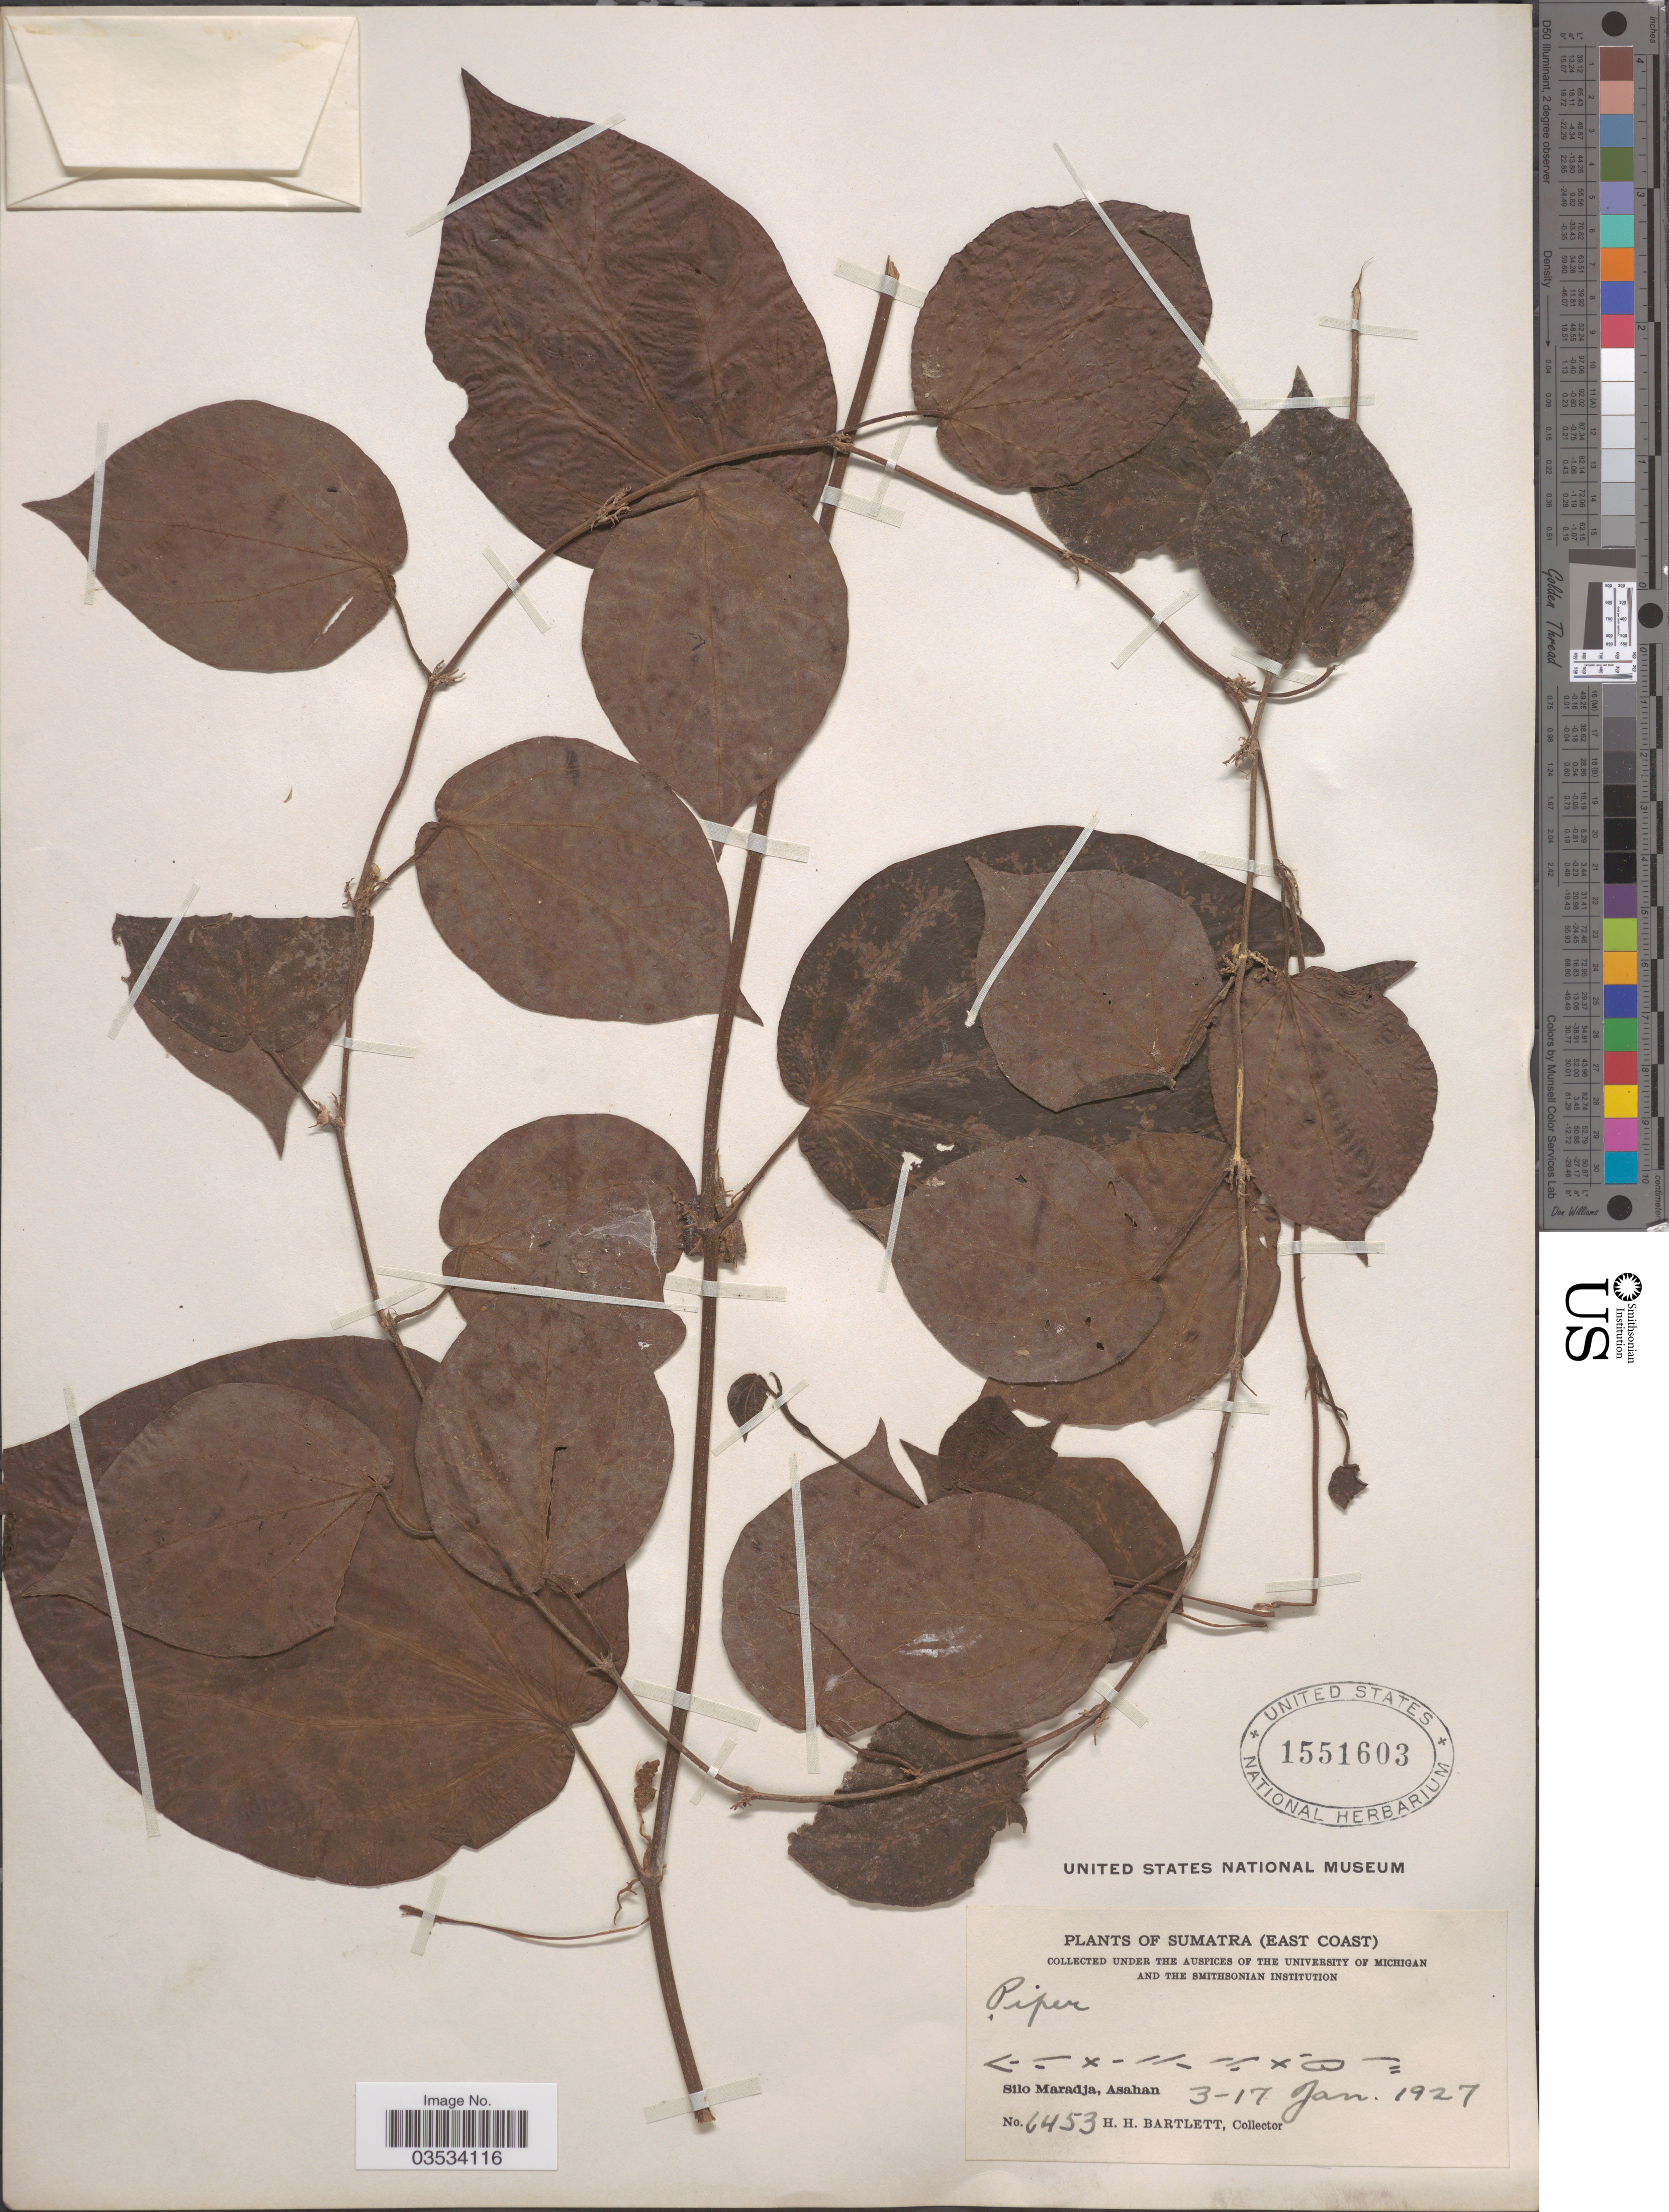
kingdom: Plantae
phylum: Tracheophyta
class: Magnoliopsida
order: Piperales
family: Piperaceae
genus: Piper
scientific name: Piper sp.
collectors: H. H. Bartlett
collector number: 6453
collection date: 1927-01-03/1927-01-17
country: Indonesia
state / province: Sumatra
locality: East Coast. Silo Maradja, Asahan.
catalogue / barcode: US 1551603